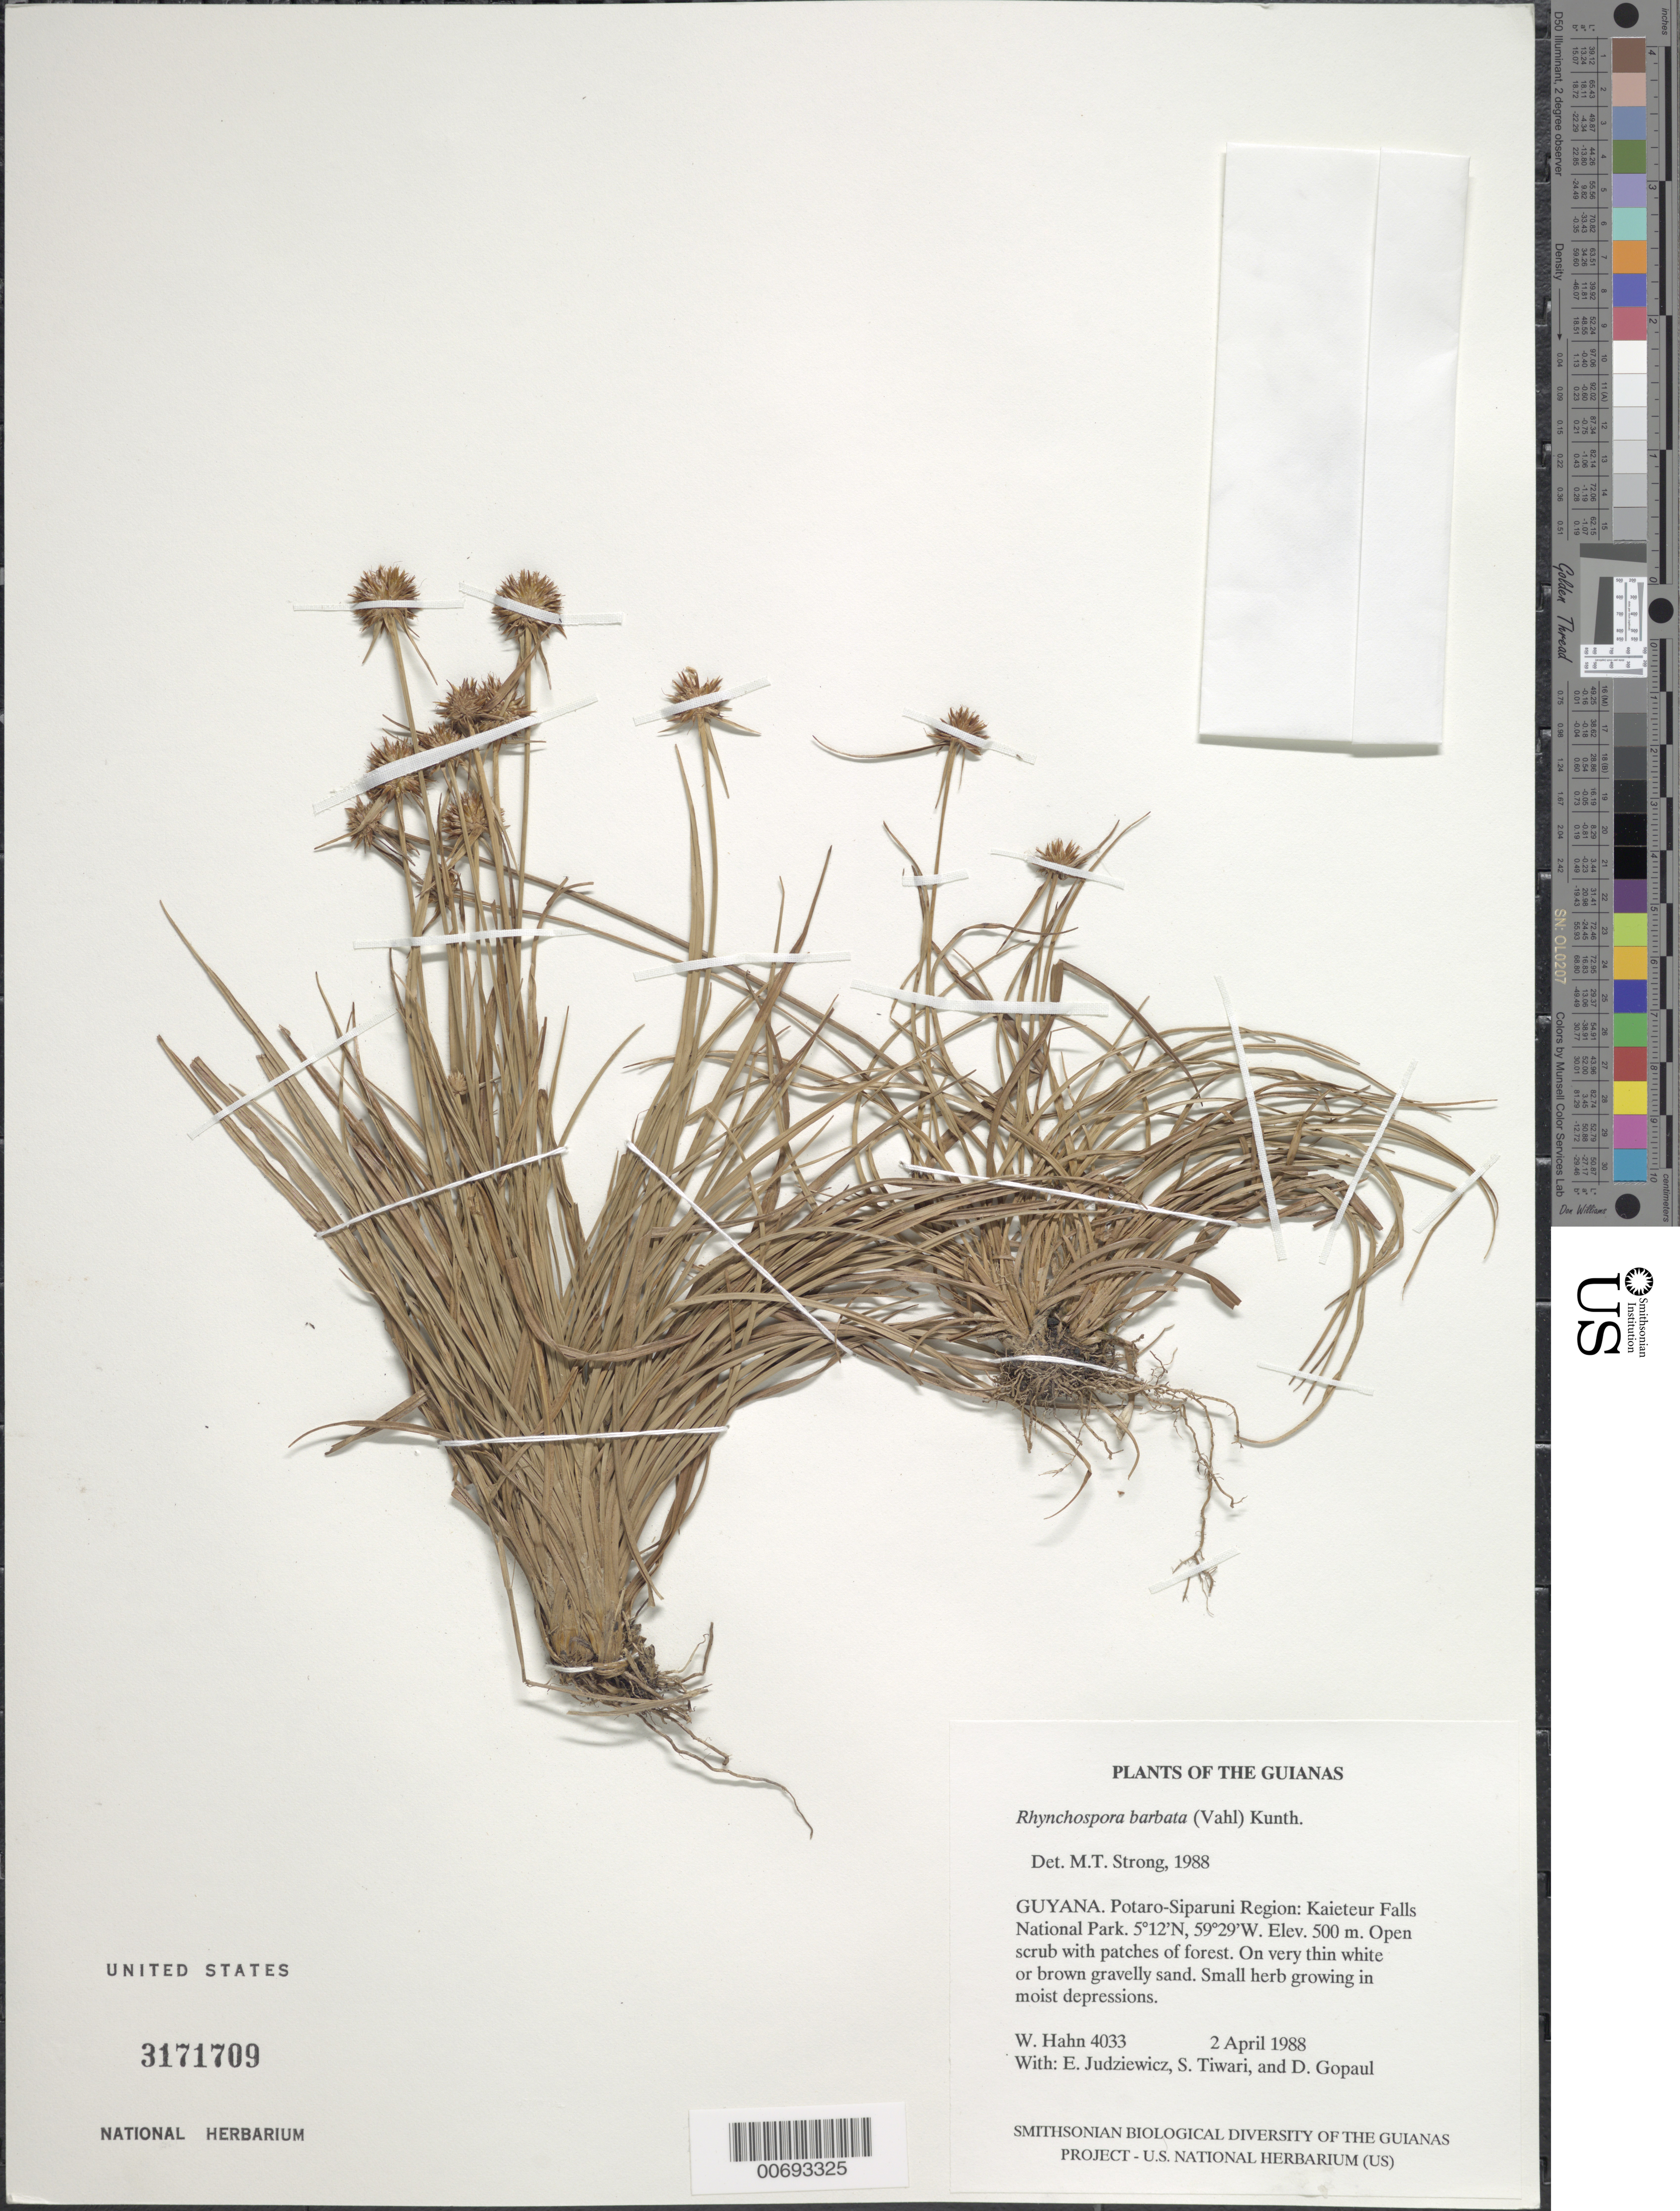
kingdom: Plantae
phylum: Tracheophyta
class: Liliopsida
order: Poales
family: Cyperaceae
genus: Rhynchospora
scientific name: Rhynchospora barbata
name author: (Vahl) Kunth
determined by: Alves, K.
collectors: W. Hahn, E. J. Judziewicz, S. Tiwari & D. Gopaul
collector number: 4033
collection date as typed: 2 April 1988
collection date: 1988-04-02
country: Guyana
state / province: Potaro-Siparuni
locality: Kaieteur Falls National Park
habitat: Open scrub with patches of forest. On very thin white or brown gravelly sand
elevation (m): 500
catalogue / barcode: US 3171709